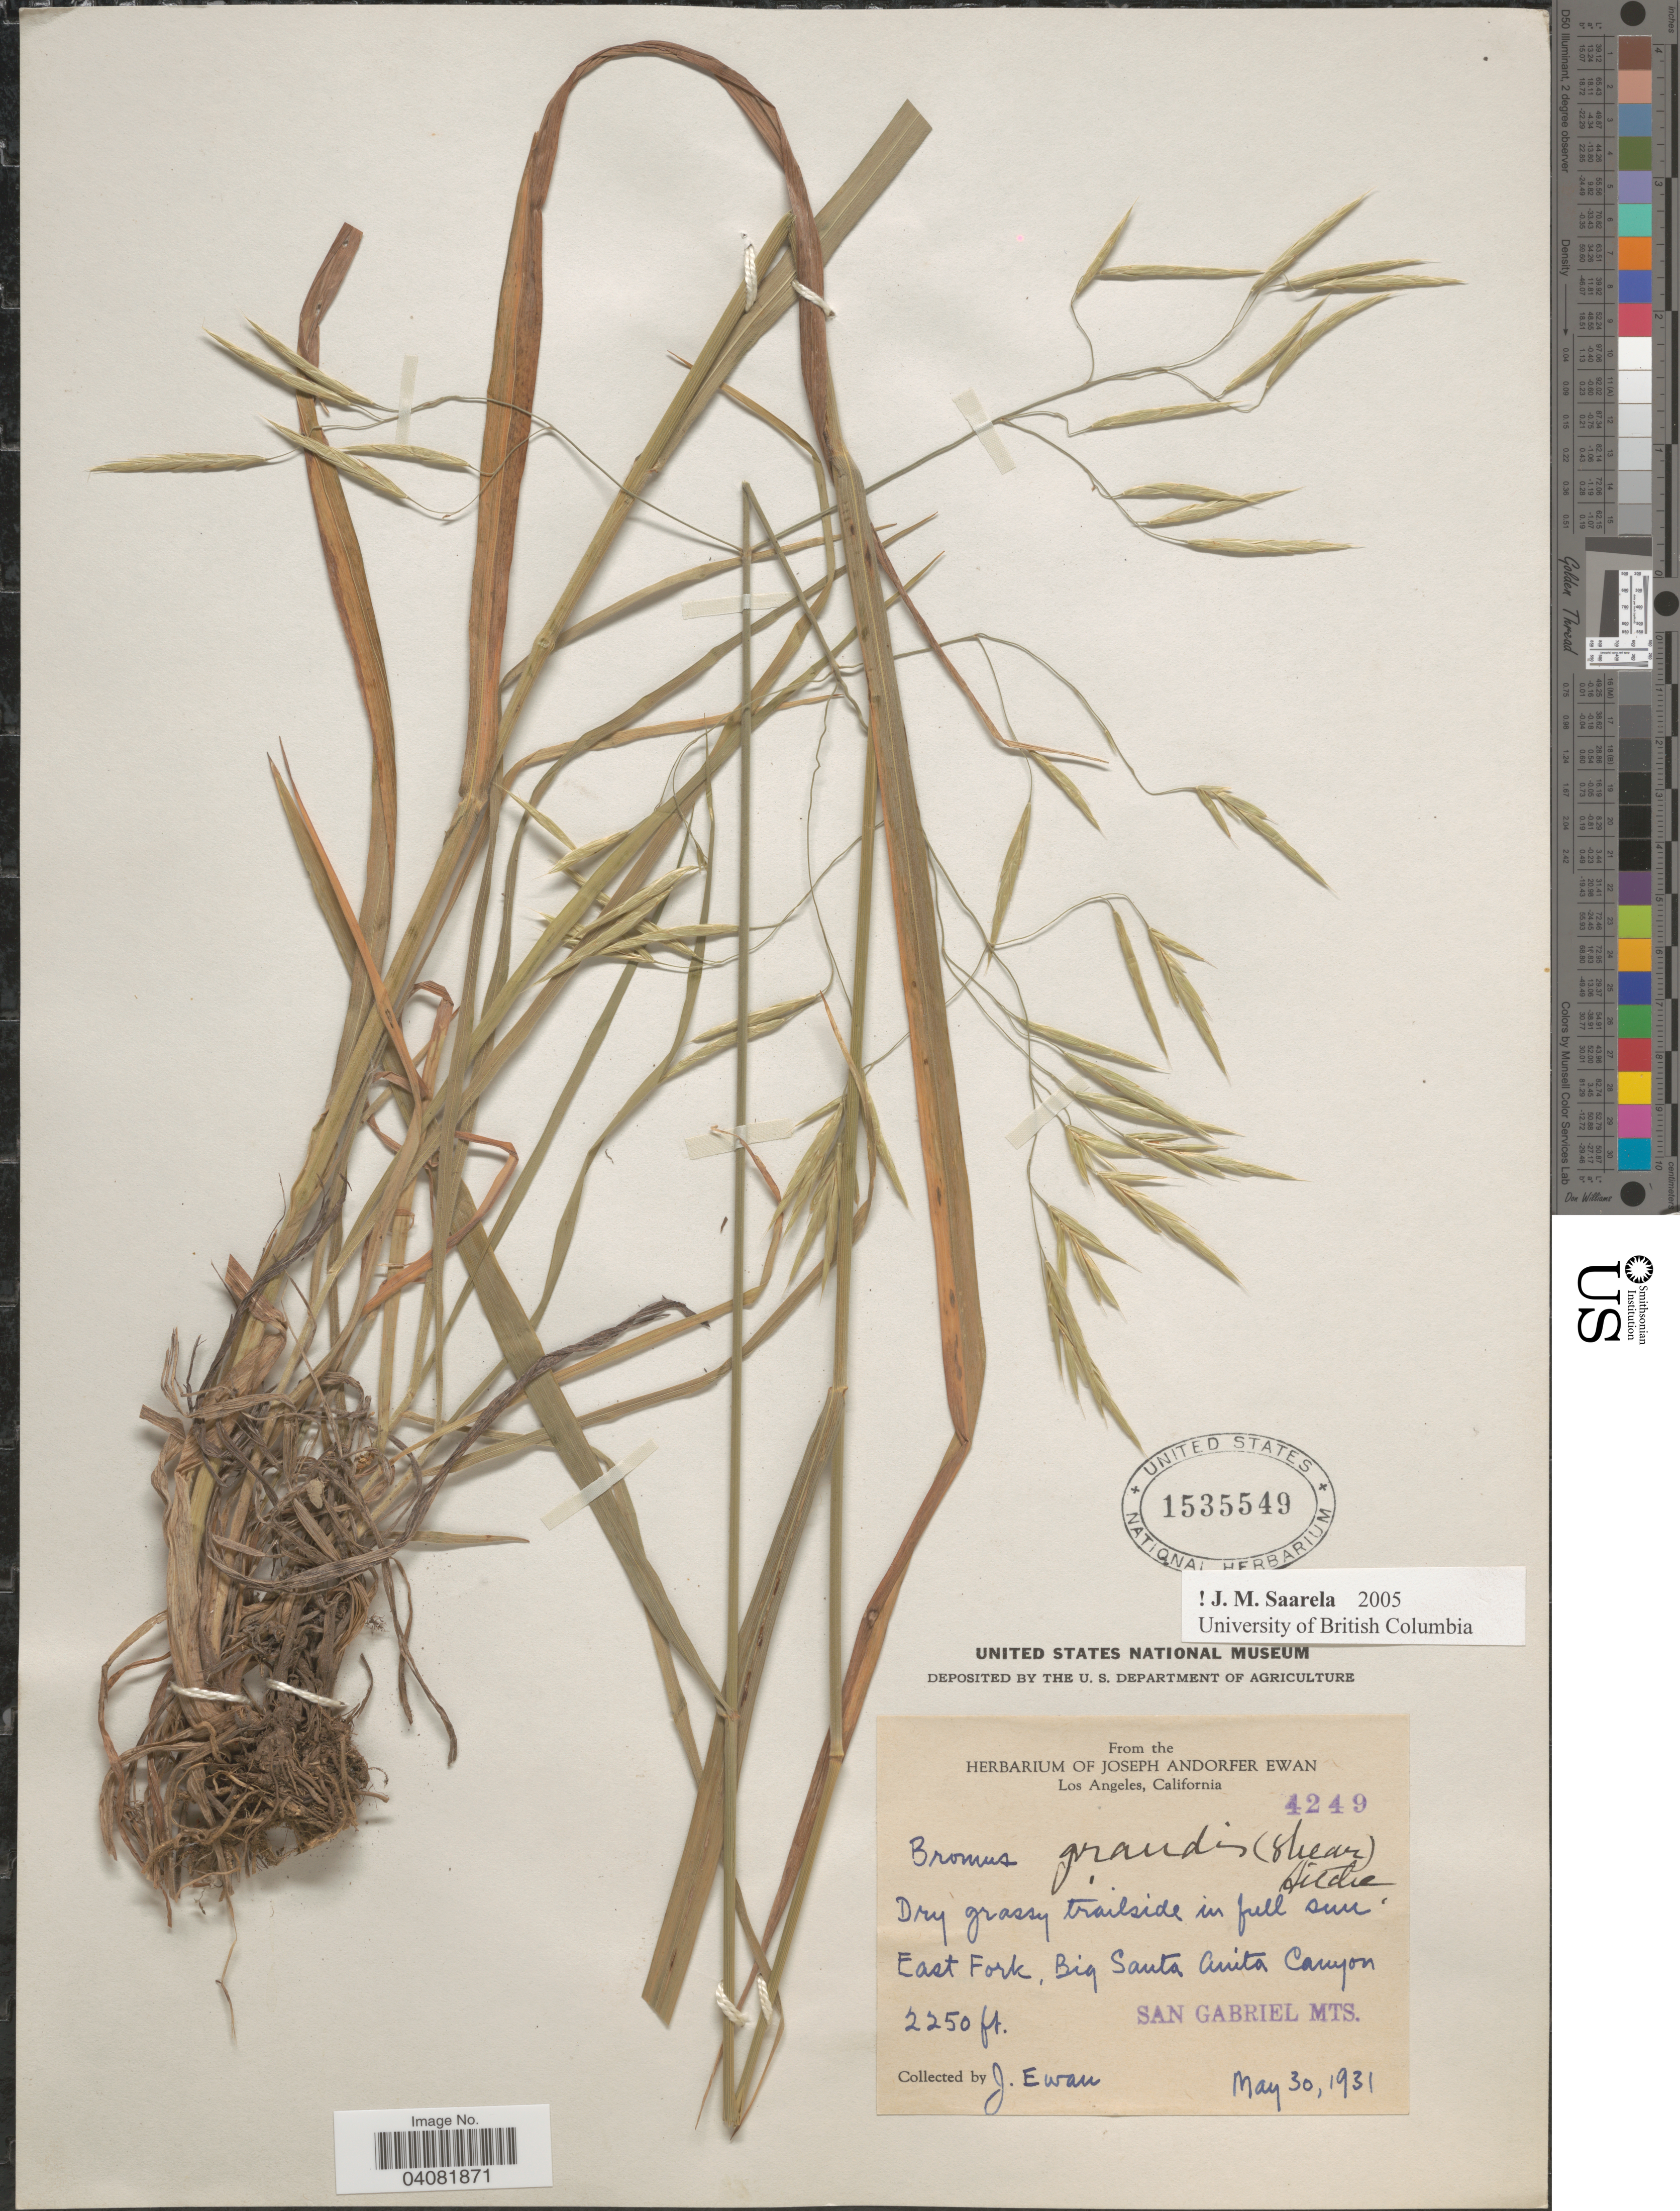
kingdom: Plantae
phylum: Tracheophyta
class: Liliopsida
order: Poales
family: Poaceae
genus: Bromus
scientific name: Bromus grandis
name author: (Shear) Hitchc.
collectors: J. A. Ewan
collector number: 4249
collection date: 1931-05-30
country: United States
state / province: California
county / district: Los Angeles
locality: East Fork, Big Santa Anita Canyon. San Gabriel Mts.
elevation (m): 686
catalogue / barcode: US 1535549